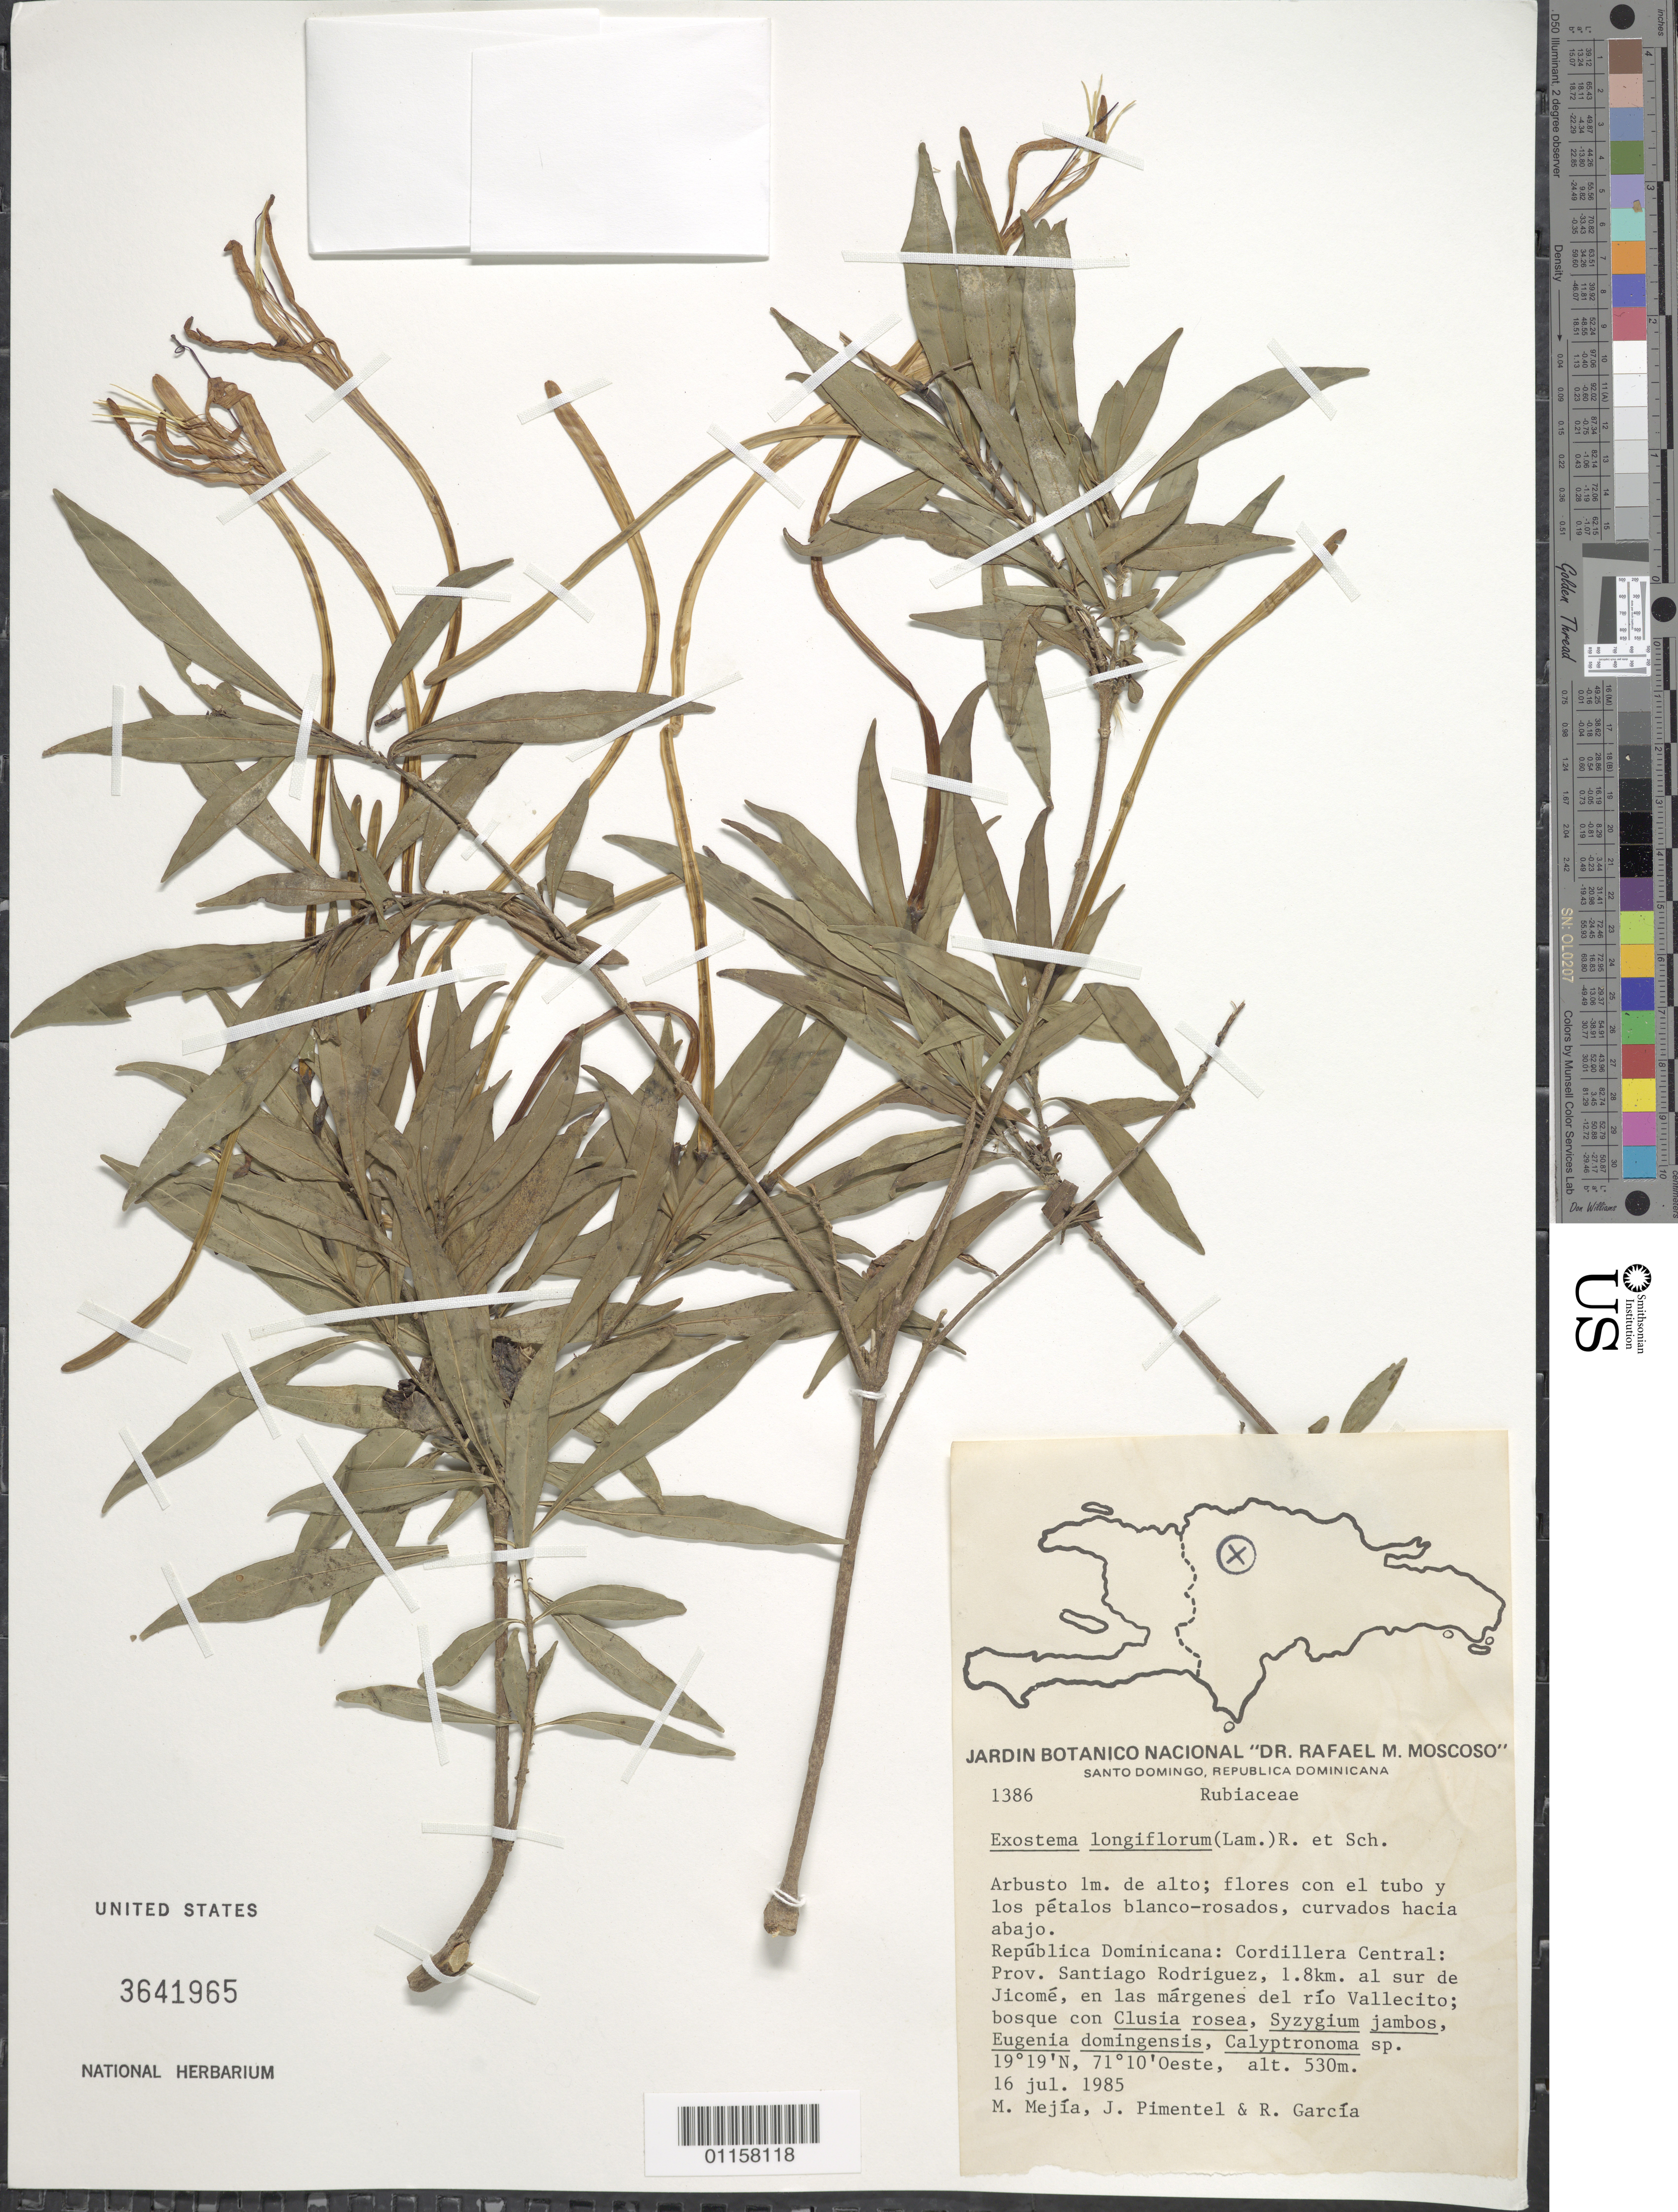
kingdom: Plantae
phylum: Tracheophyta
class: Magnoliopsida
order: Gentianales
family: Rubiaceae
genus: Exostema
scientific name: Exostema longiflorum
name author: (Lamb.) Roem. & Schult.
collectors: M. Mejia, J. Pimentel & R. G. García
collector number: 1386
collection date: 1985-07-16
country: Dominican Republic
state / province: Santiago Rodríguez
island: Hispaniola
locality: Cordillera Central; 1.8 km al sur de Jicomé, en el margenes del río Vallecito.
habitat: Bosque con Clusia rosea, Syzygium jambos, Eugenia domingensis, Calyptronoma sp.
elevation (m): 530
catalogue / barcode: US 3641965